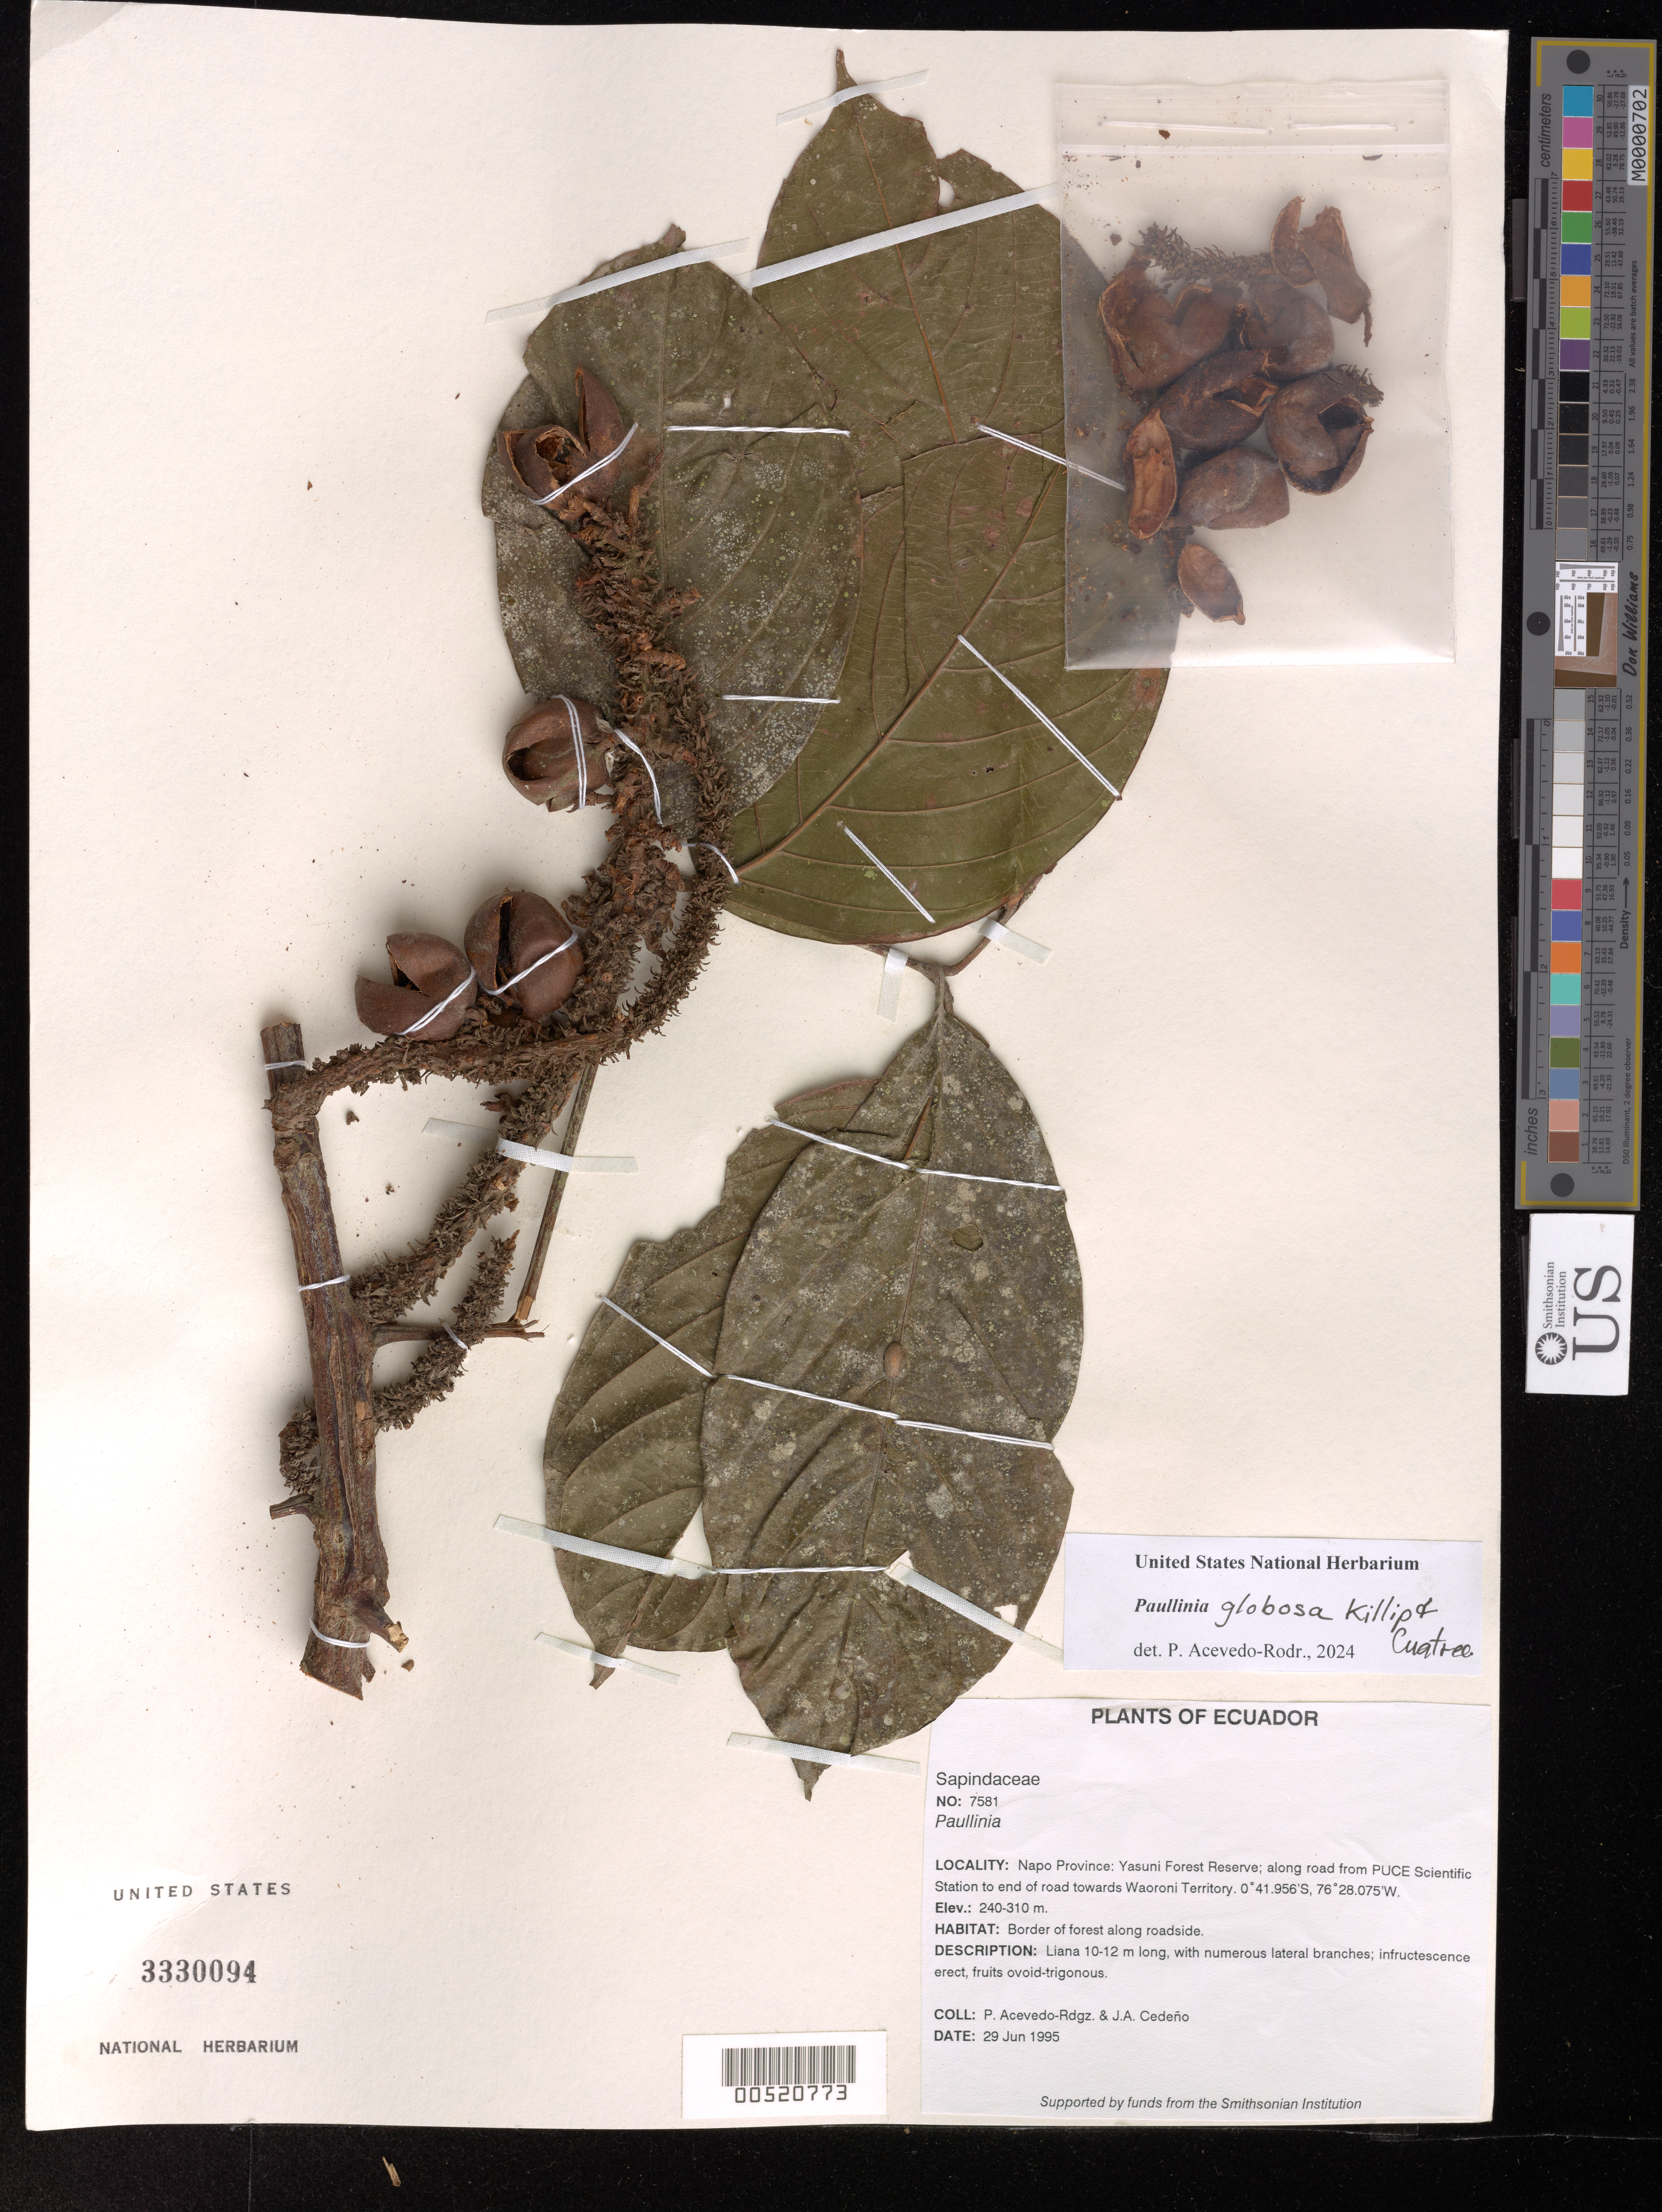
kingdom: Plantae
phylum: Tracheophyta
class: Magnoliopsida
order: Sapindales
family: Sapindaceae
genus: Paullinia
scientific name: Paullinia globosa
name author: Killip & Cuatrec.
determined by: Acevedo-Rodriguez, P., (US), Smithsonian Institution - National Museum of Natural History (UNITED STATES)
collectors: P. Acevedo-Rodr. & J. A. Cedeño M.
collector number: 7581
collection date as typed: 29 Jun 1995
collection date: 1995-06-29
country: Ecuador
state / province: Napo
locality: Napo Province: Yasuni Forest Reserve; along road from PUCE Scientific Station to end of road towards Waoroni Territory.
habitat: Border of forest along roadside.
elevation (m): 240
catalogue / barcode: US 3330094